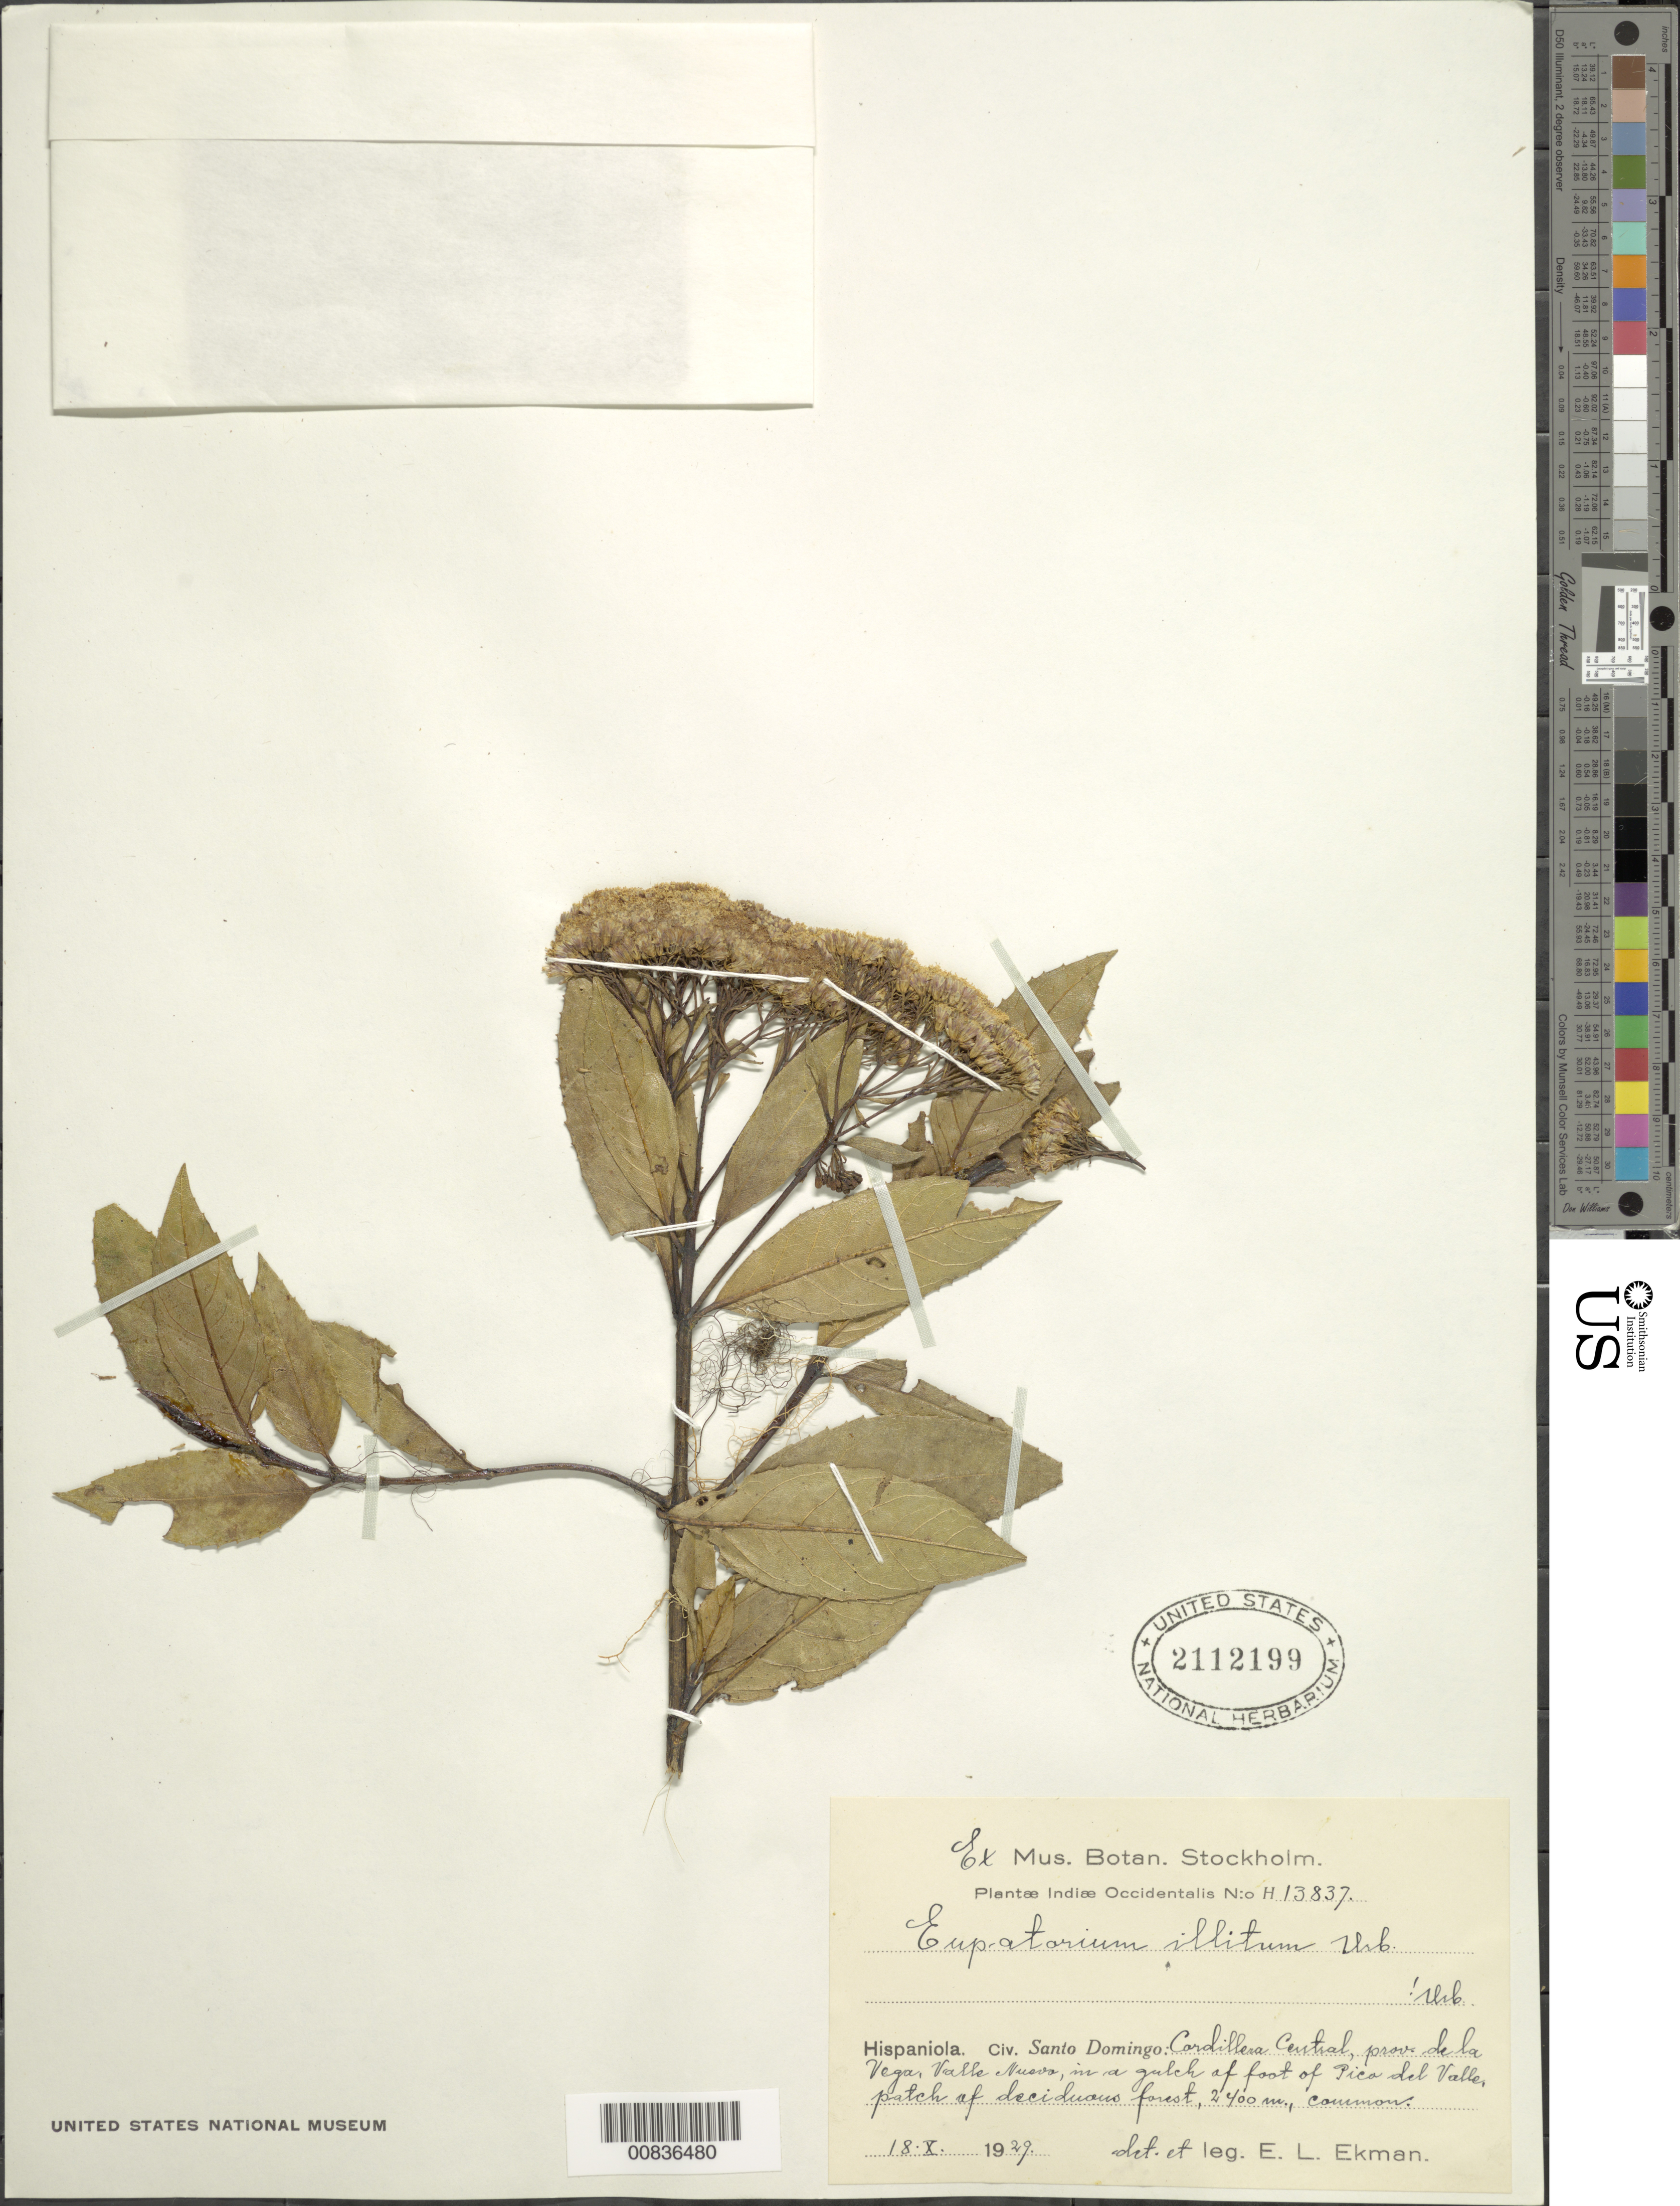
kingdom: Plantae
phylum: Tracheophyta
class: Magnoliopsida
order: Asterales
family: Asteraceae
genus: Ageratina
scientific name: Ageratina illita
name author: (Urb.) R.M. King & H. Rob.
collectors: E. L. Ekman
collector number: H 13837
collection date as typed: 18 Oct 1929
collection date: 1929-10-18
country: Dominican Republic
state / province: La Vega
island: Hispaniola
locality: Cordillera Central, Valle Nuevo, at foot of Pica del Valle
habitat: In a gulch, patch of deciduous forest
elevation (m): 2400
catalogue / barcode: US 2112199